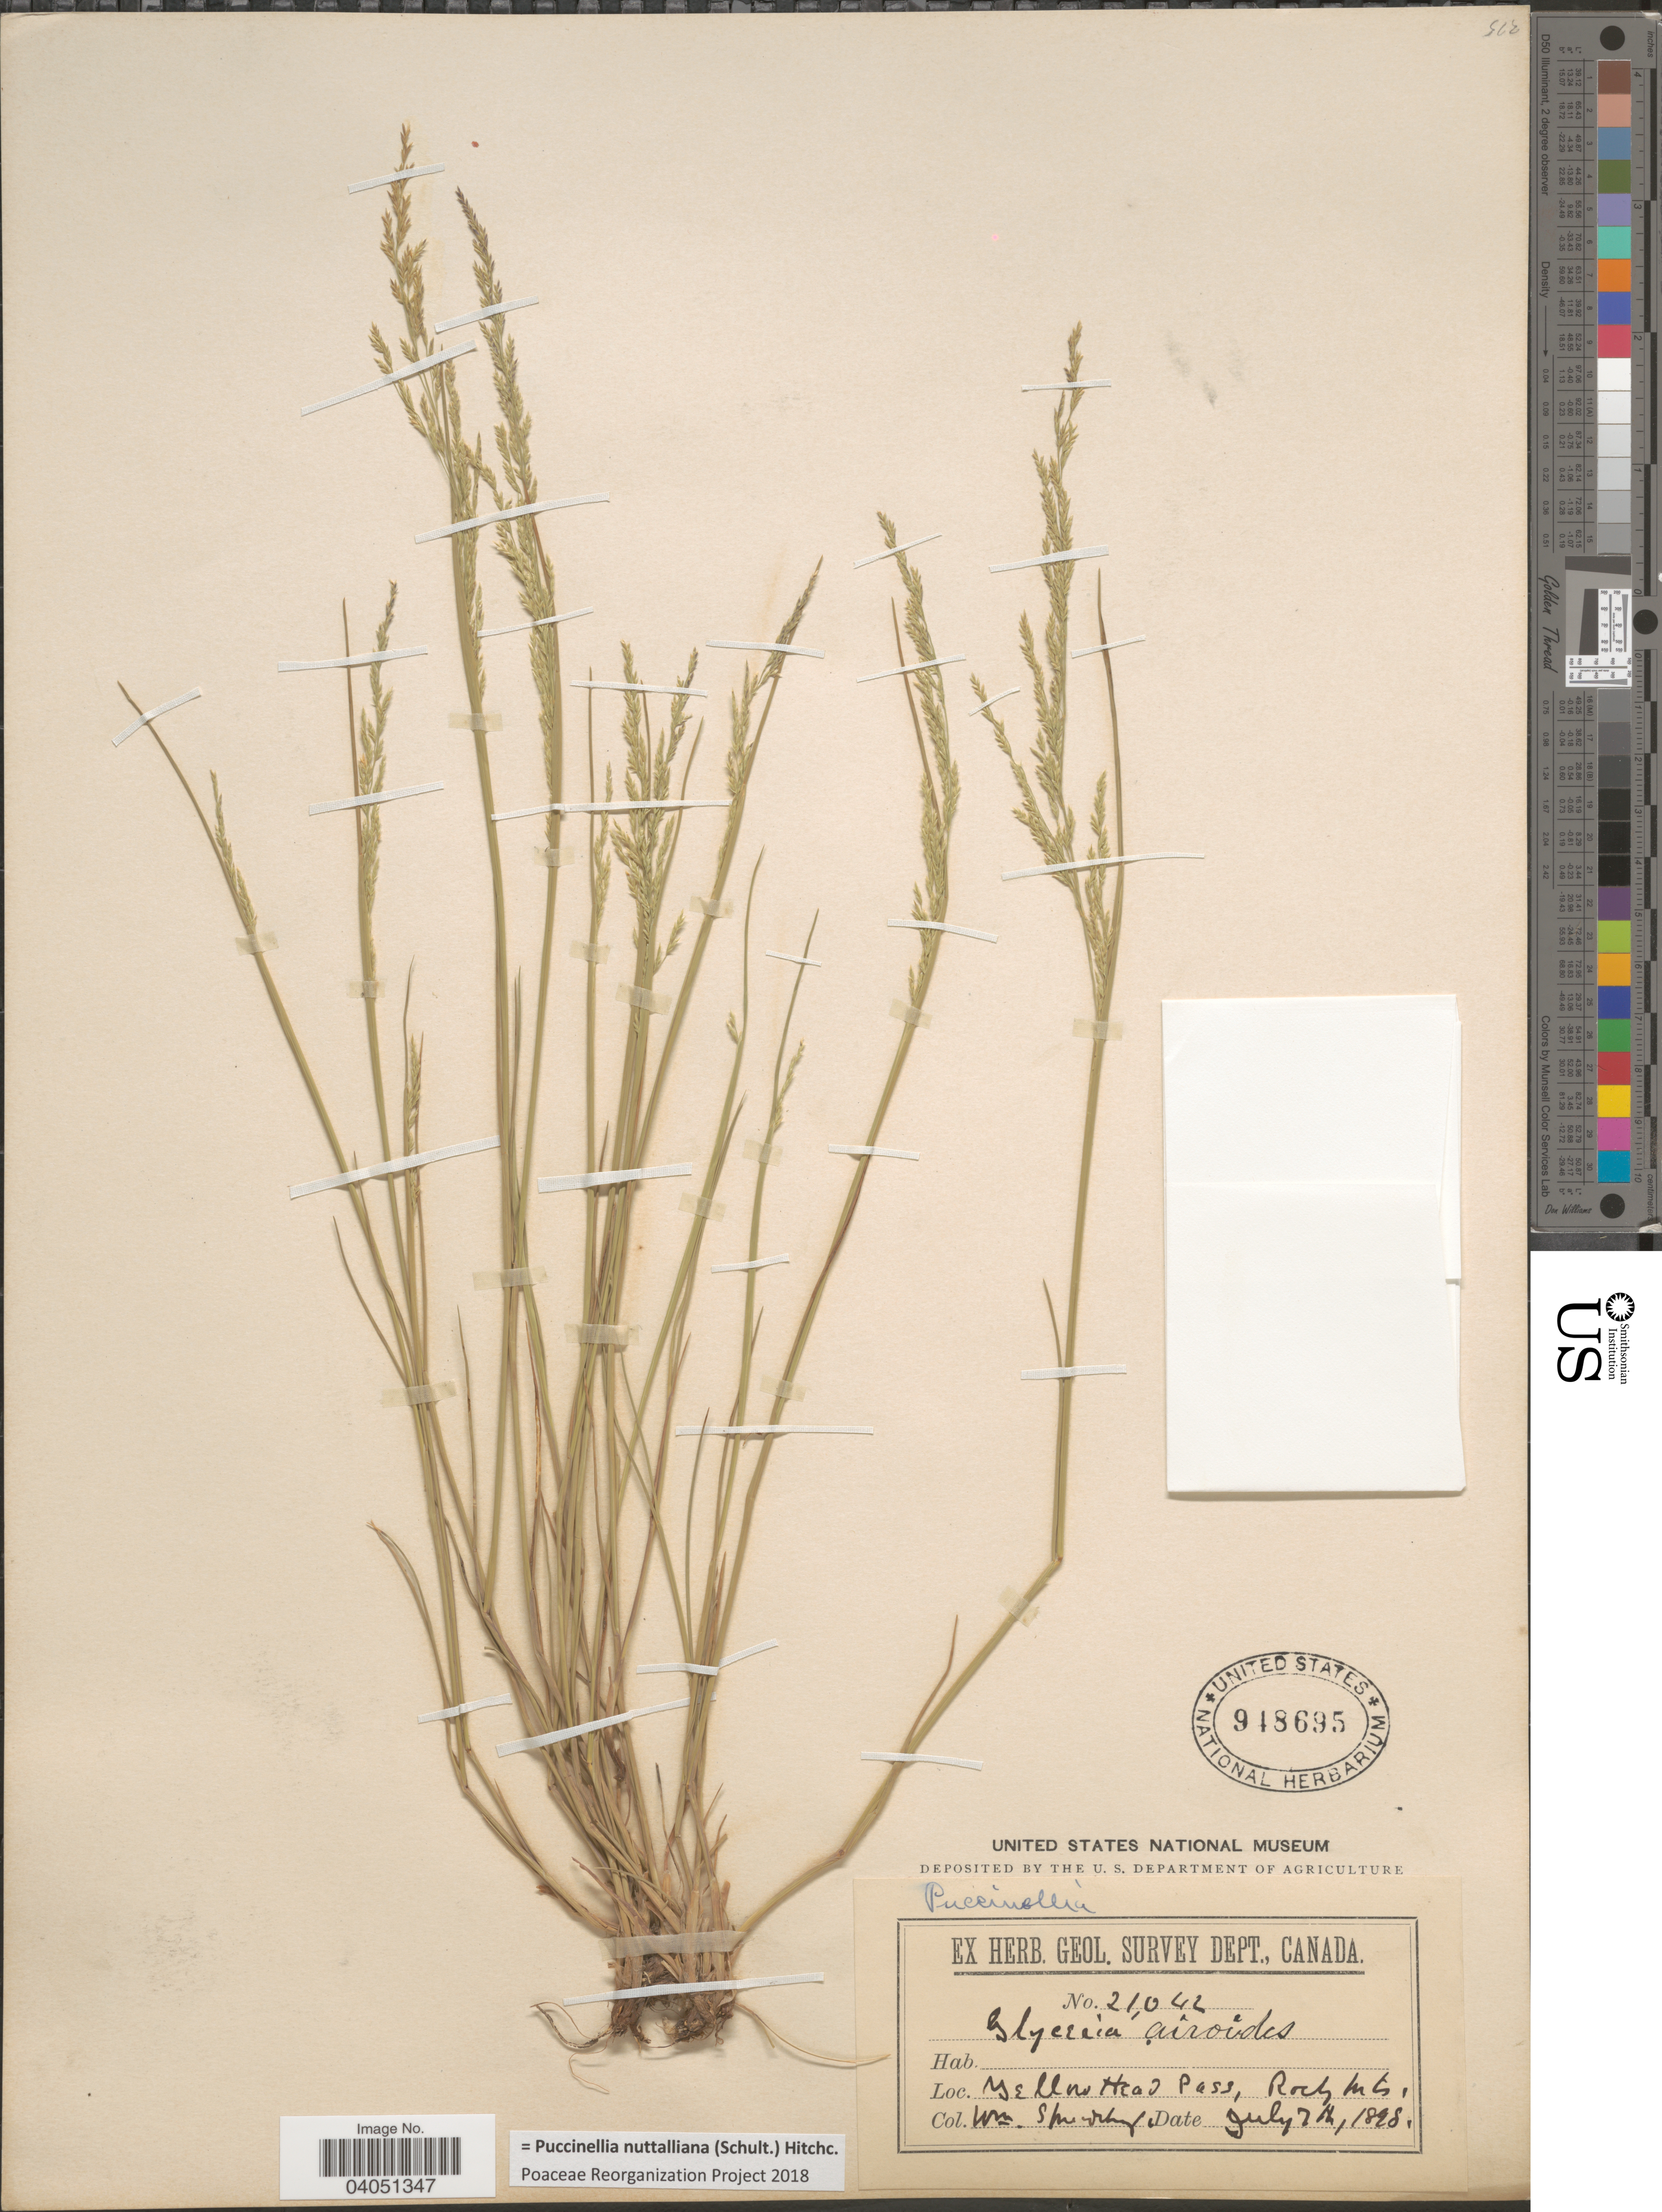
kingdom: Plantae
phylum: Tracheophyta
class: Liliopsida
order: Poales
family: Poaceae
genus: Puccinellia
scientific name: Puccinellia nuttalliana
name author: (Schult.) Hitchc.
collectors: W. Spreadborough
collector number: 21042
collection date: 1898-07-07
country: Canada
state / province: British Columbia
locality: Yellow Head Pass, Rocky Mts.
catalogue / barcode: US 948695